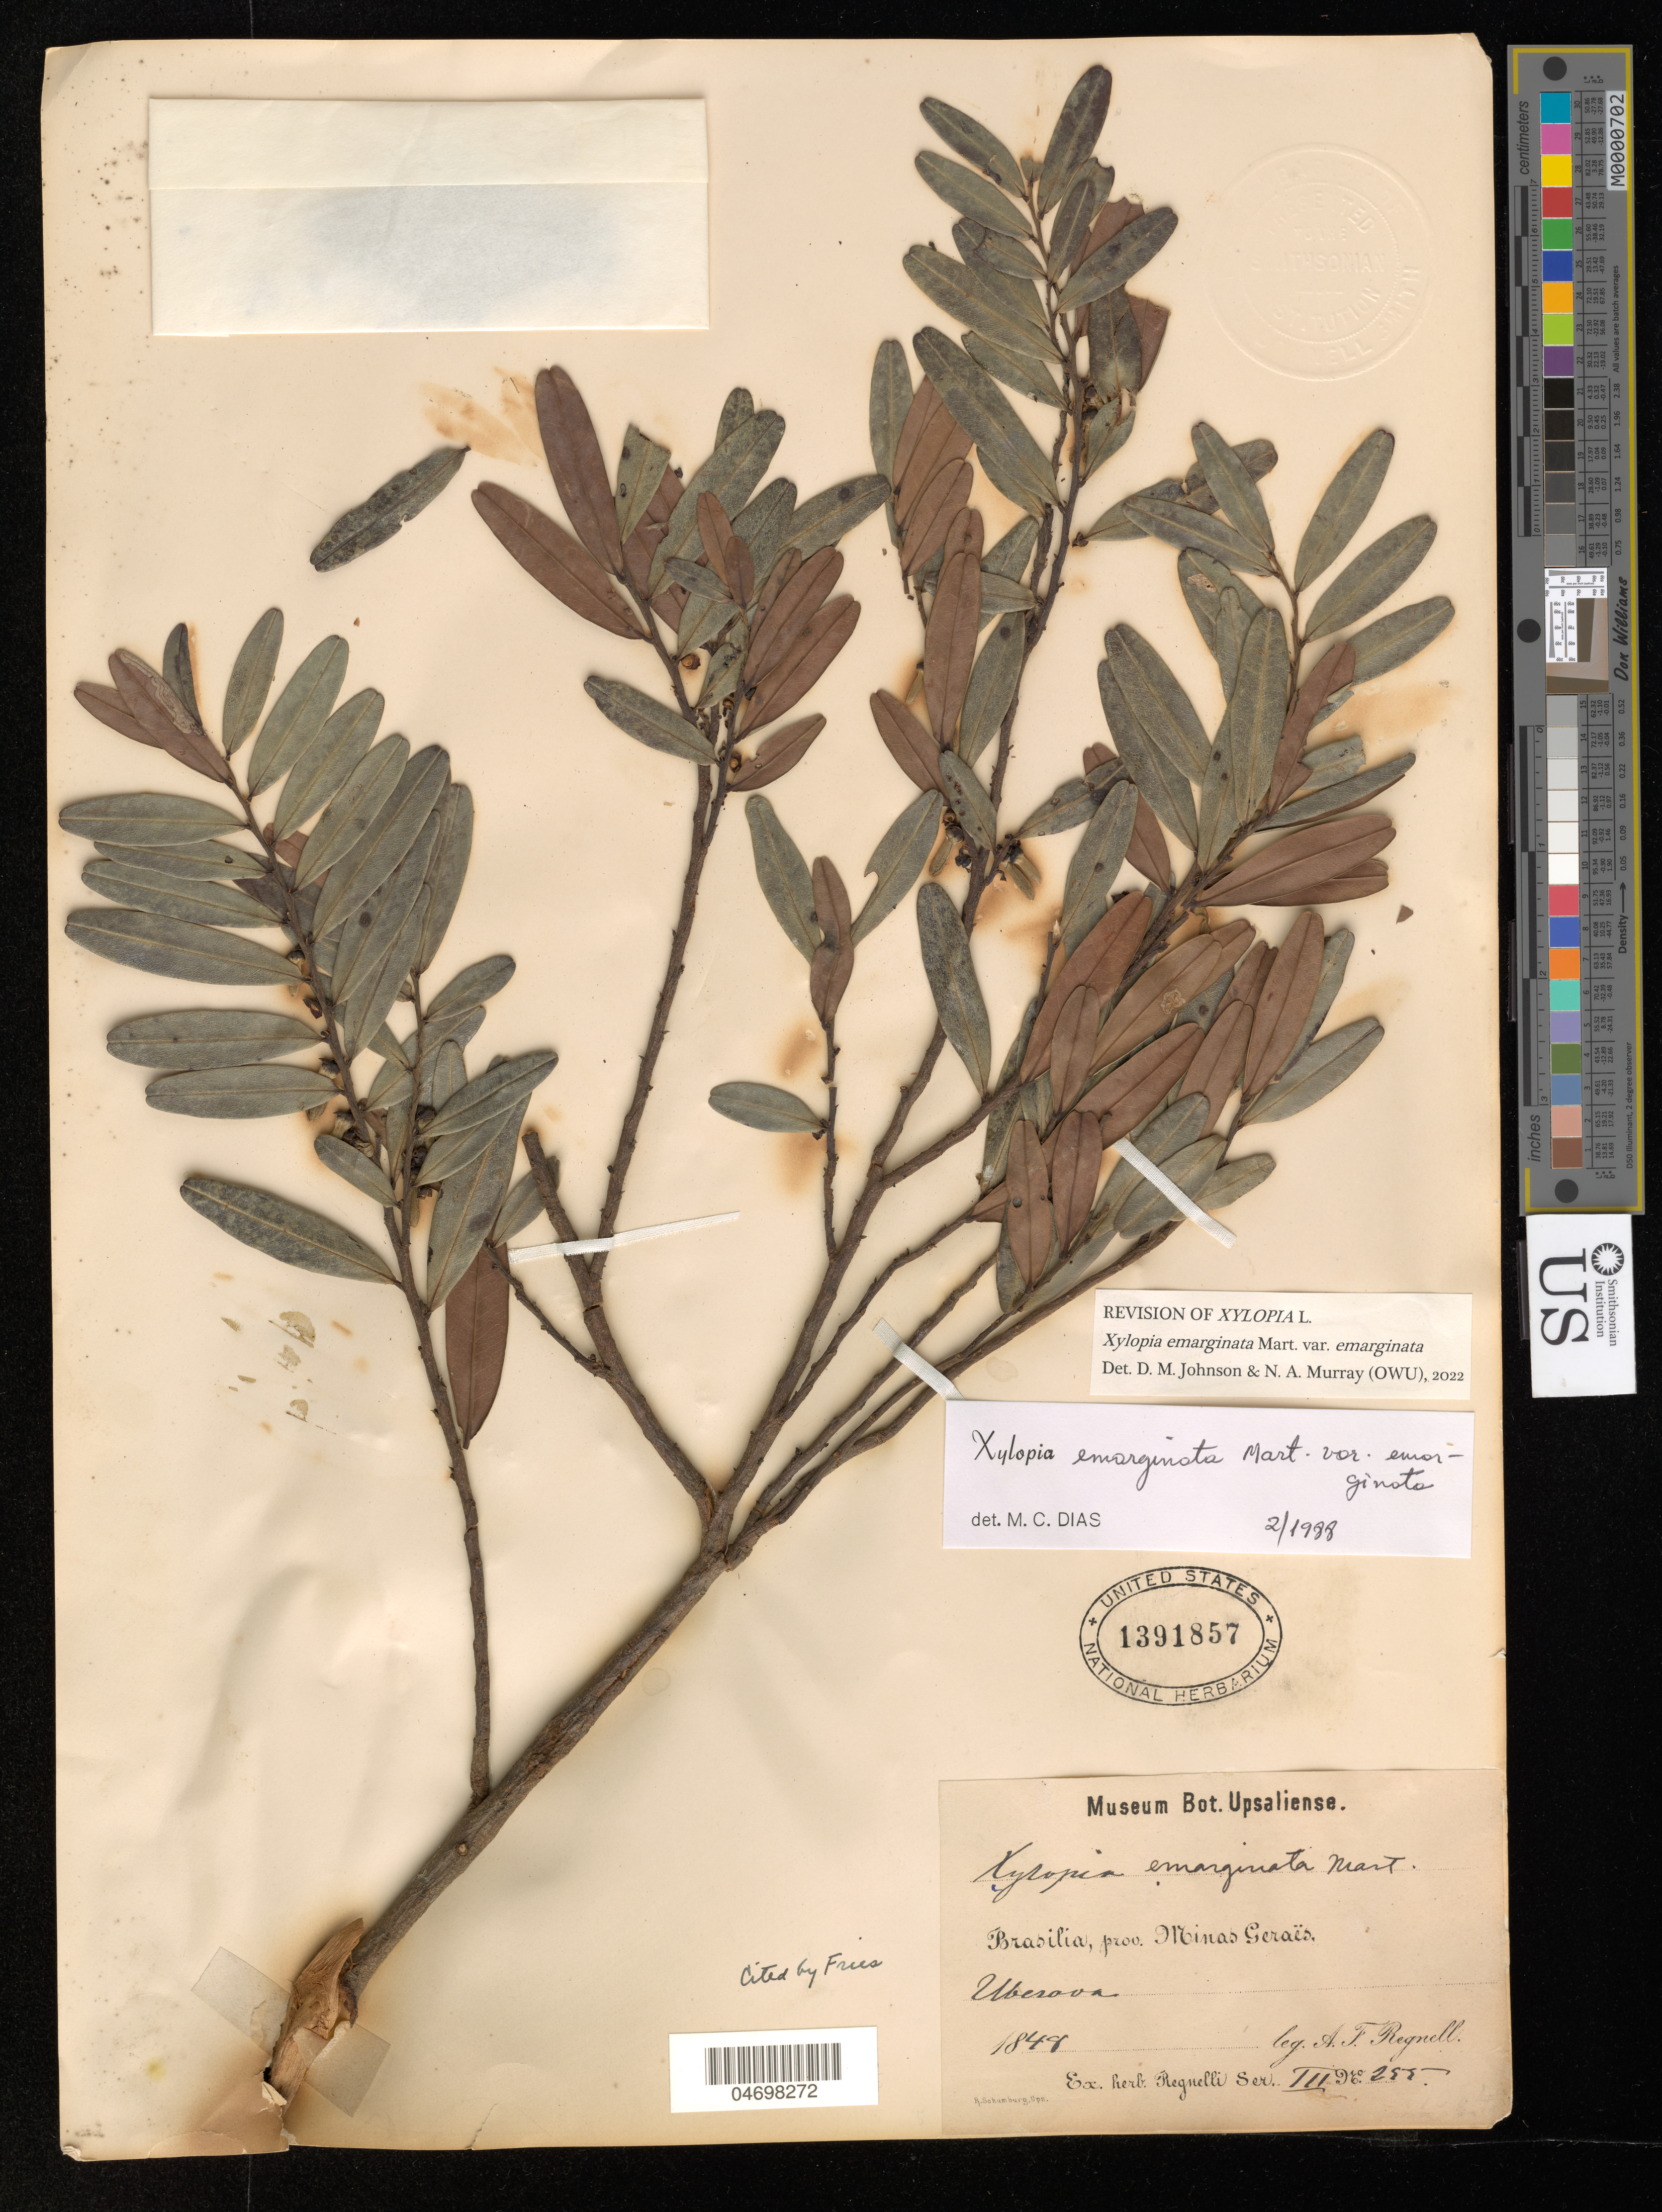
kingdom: Plantae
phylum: Tracheophyta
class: Magnoliopsida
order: Magnoliales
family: Annonaceae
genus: Xylopia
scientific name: Xylopia emarginata var. emarginata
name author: Mart.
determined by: Johnson, D. M.; Murray, N. A.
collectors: A. F. Regnell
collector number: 255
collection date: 1848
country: Brazil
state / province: Minas Gerais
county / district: Uberaba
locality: Brasilia, Uberava.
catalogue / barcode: US 1391857